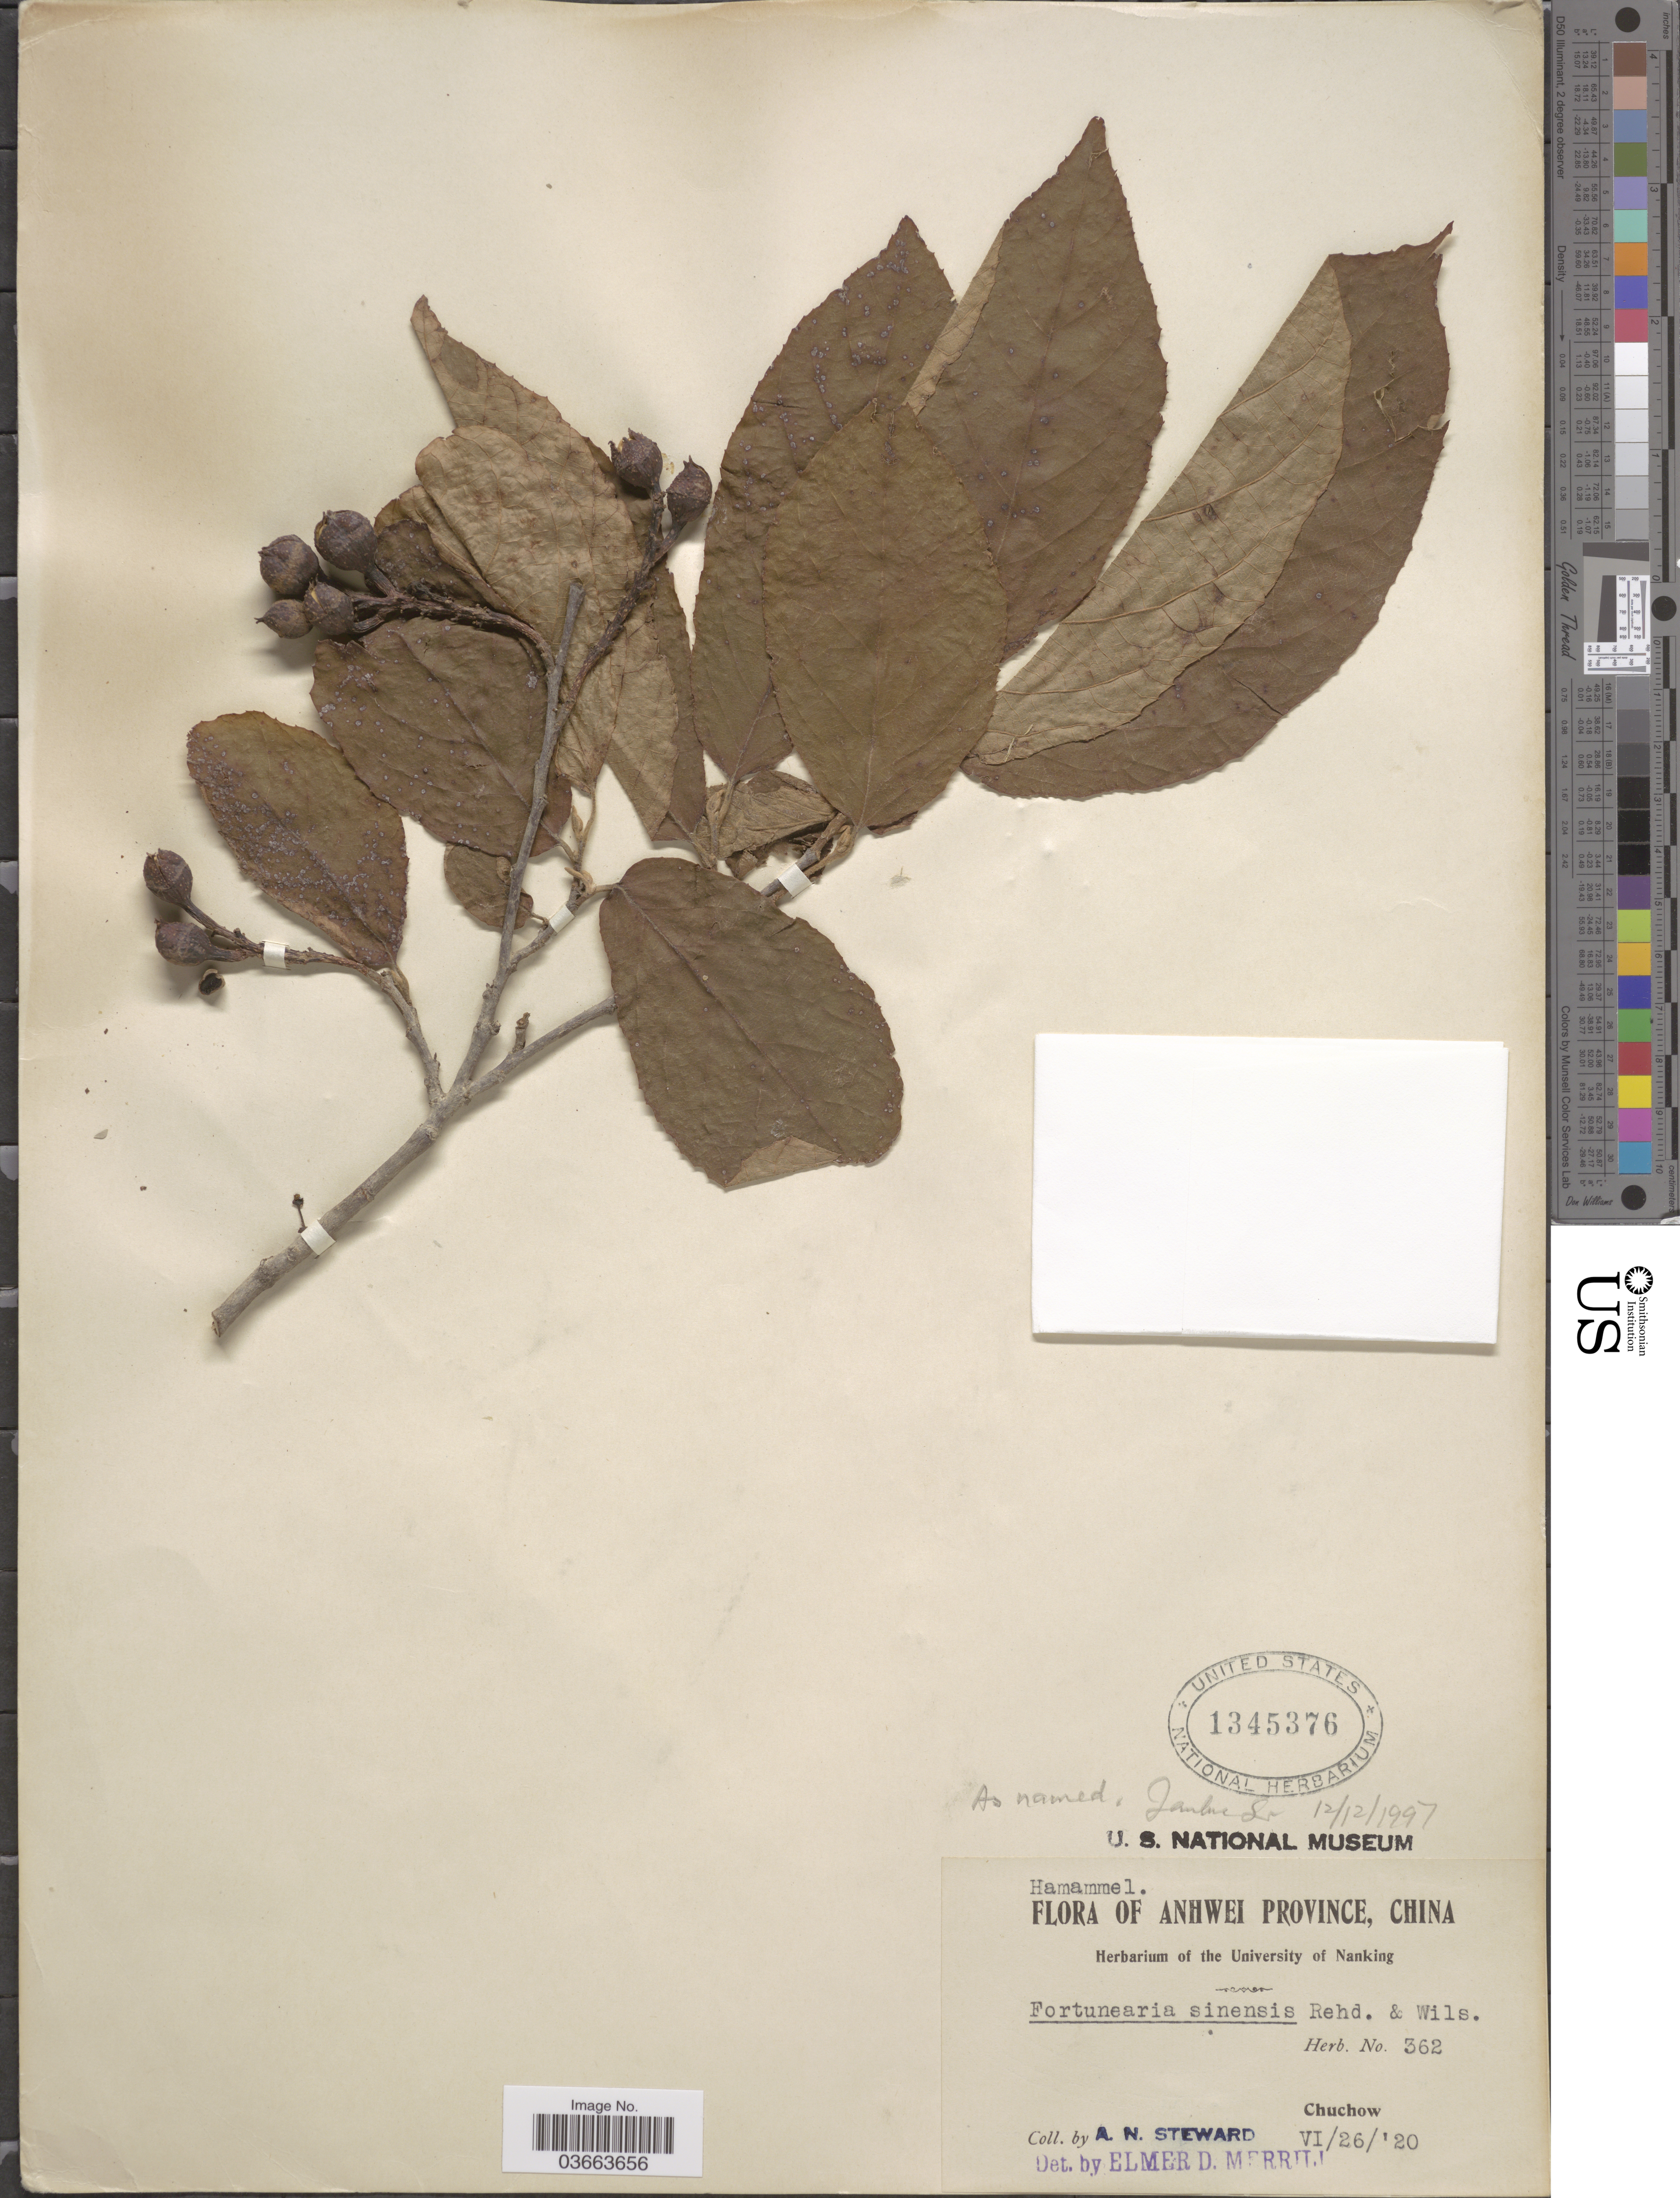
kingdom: Plantae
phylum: Tracheophyta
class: Magnoliopsida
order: Saxifragales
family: Hamamelidaceae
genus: Fortunearia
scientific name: Fortunearia sinensis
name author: Rehder & E.H. Wilson in Sarg.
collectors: A. N. Steward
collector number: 362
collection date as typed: Transcribed d/m/y: 26/6/20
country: China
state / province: Anhui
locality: Anhwei Province. Chuchow.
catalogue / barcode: US 1345376